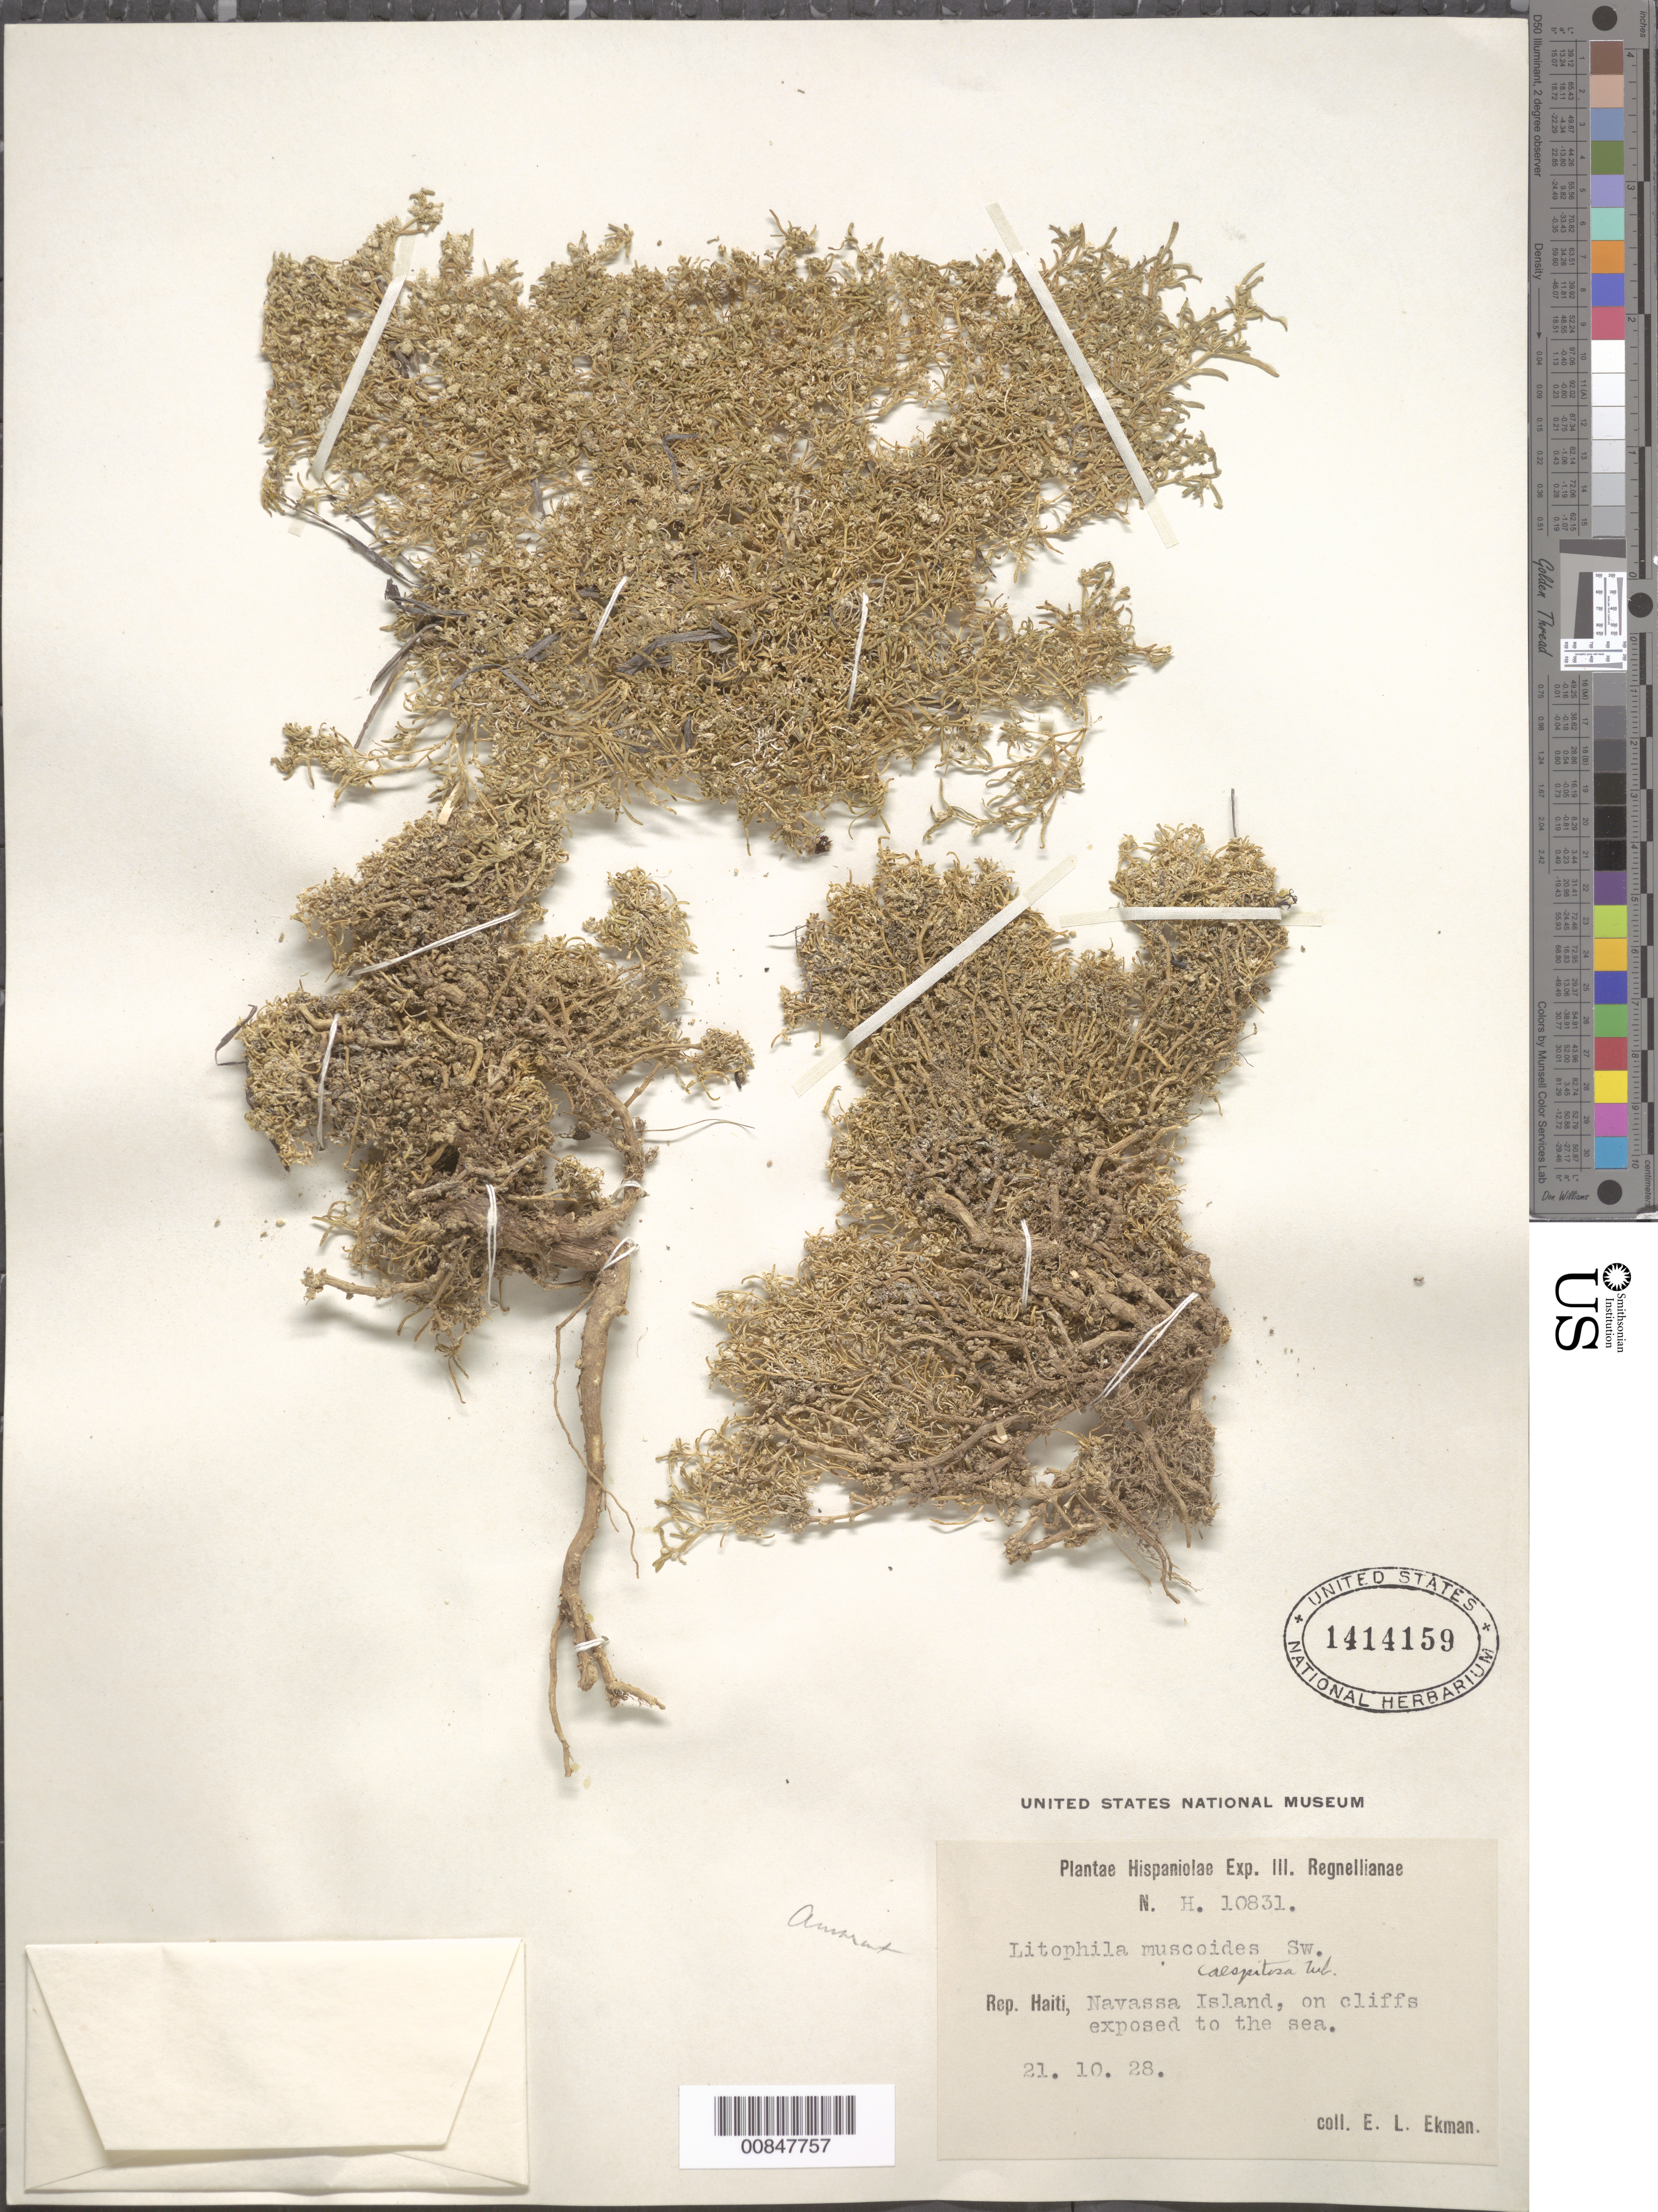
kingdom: Plantae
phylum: Tracheophyta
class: Magnoliopsida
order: Caryophyllales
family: Amaranthaceae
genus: Gomphrena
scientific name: Gomphrena muscoides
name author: (Sw.) T. Ortuño & Borsch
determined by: Strong, Mark T., (BOT), Smithsonian Institution - National Museum of Natural History (UNITED STATES)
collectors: E. L. Ekman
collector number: H 10831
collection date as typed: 21 Oct 1928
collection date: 1928-10-21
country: Navassa Island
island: Hispaniola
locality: Navassa Island.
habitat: On cliffs exposed to the sea.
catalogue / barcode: US 1414159